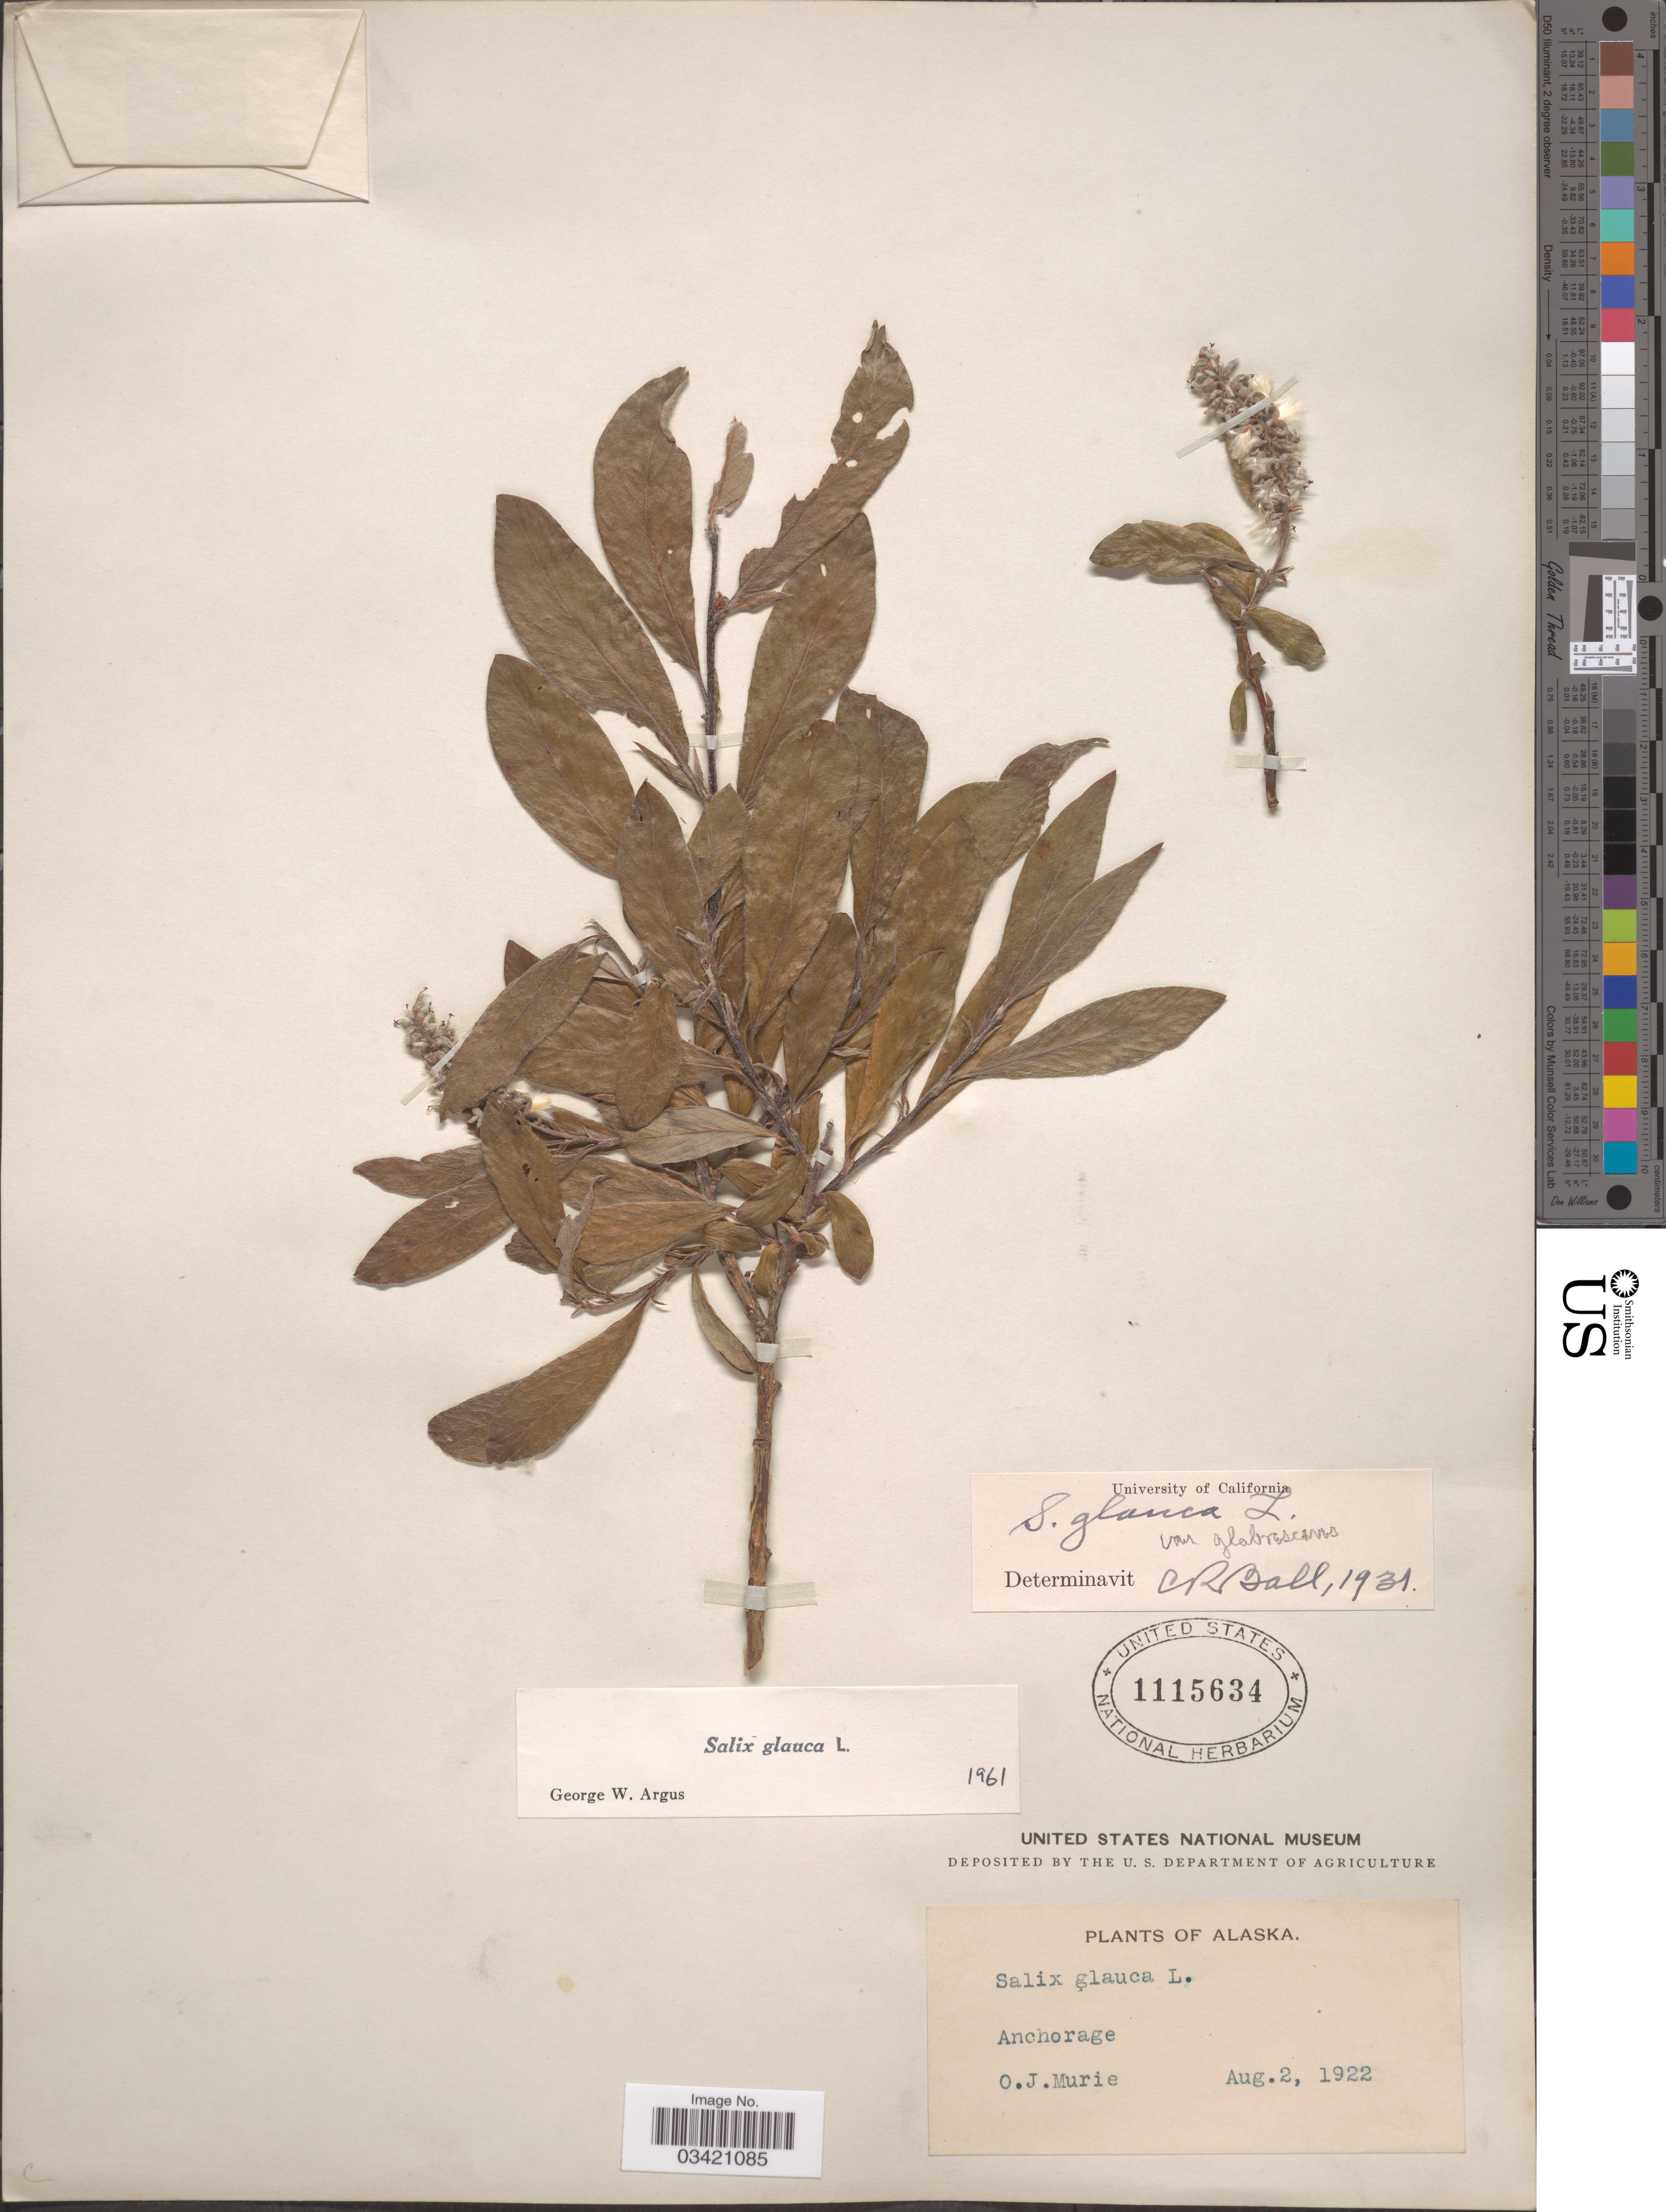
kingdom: Plantae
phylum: Tracheophyta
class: Magnoliopsida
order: Malpighiales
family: Salicaceae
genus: Salix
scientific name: Salix glauca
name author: L.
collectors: O. Murie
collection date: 1922-08-02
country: United States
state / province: Alaska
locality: Anchorage.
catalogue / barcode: US 1115634